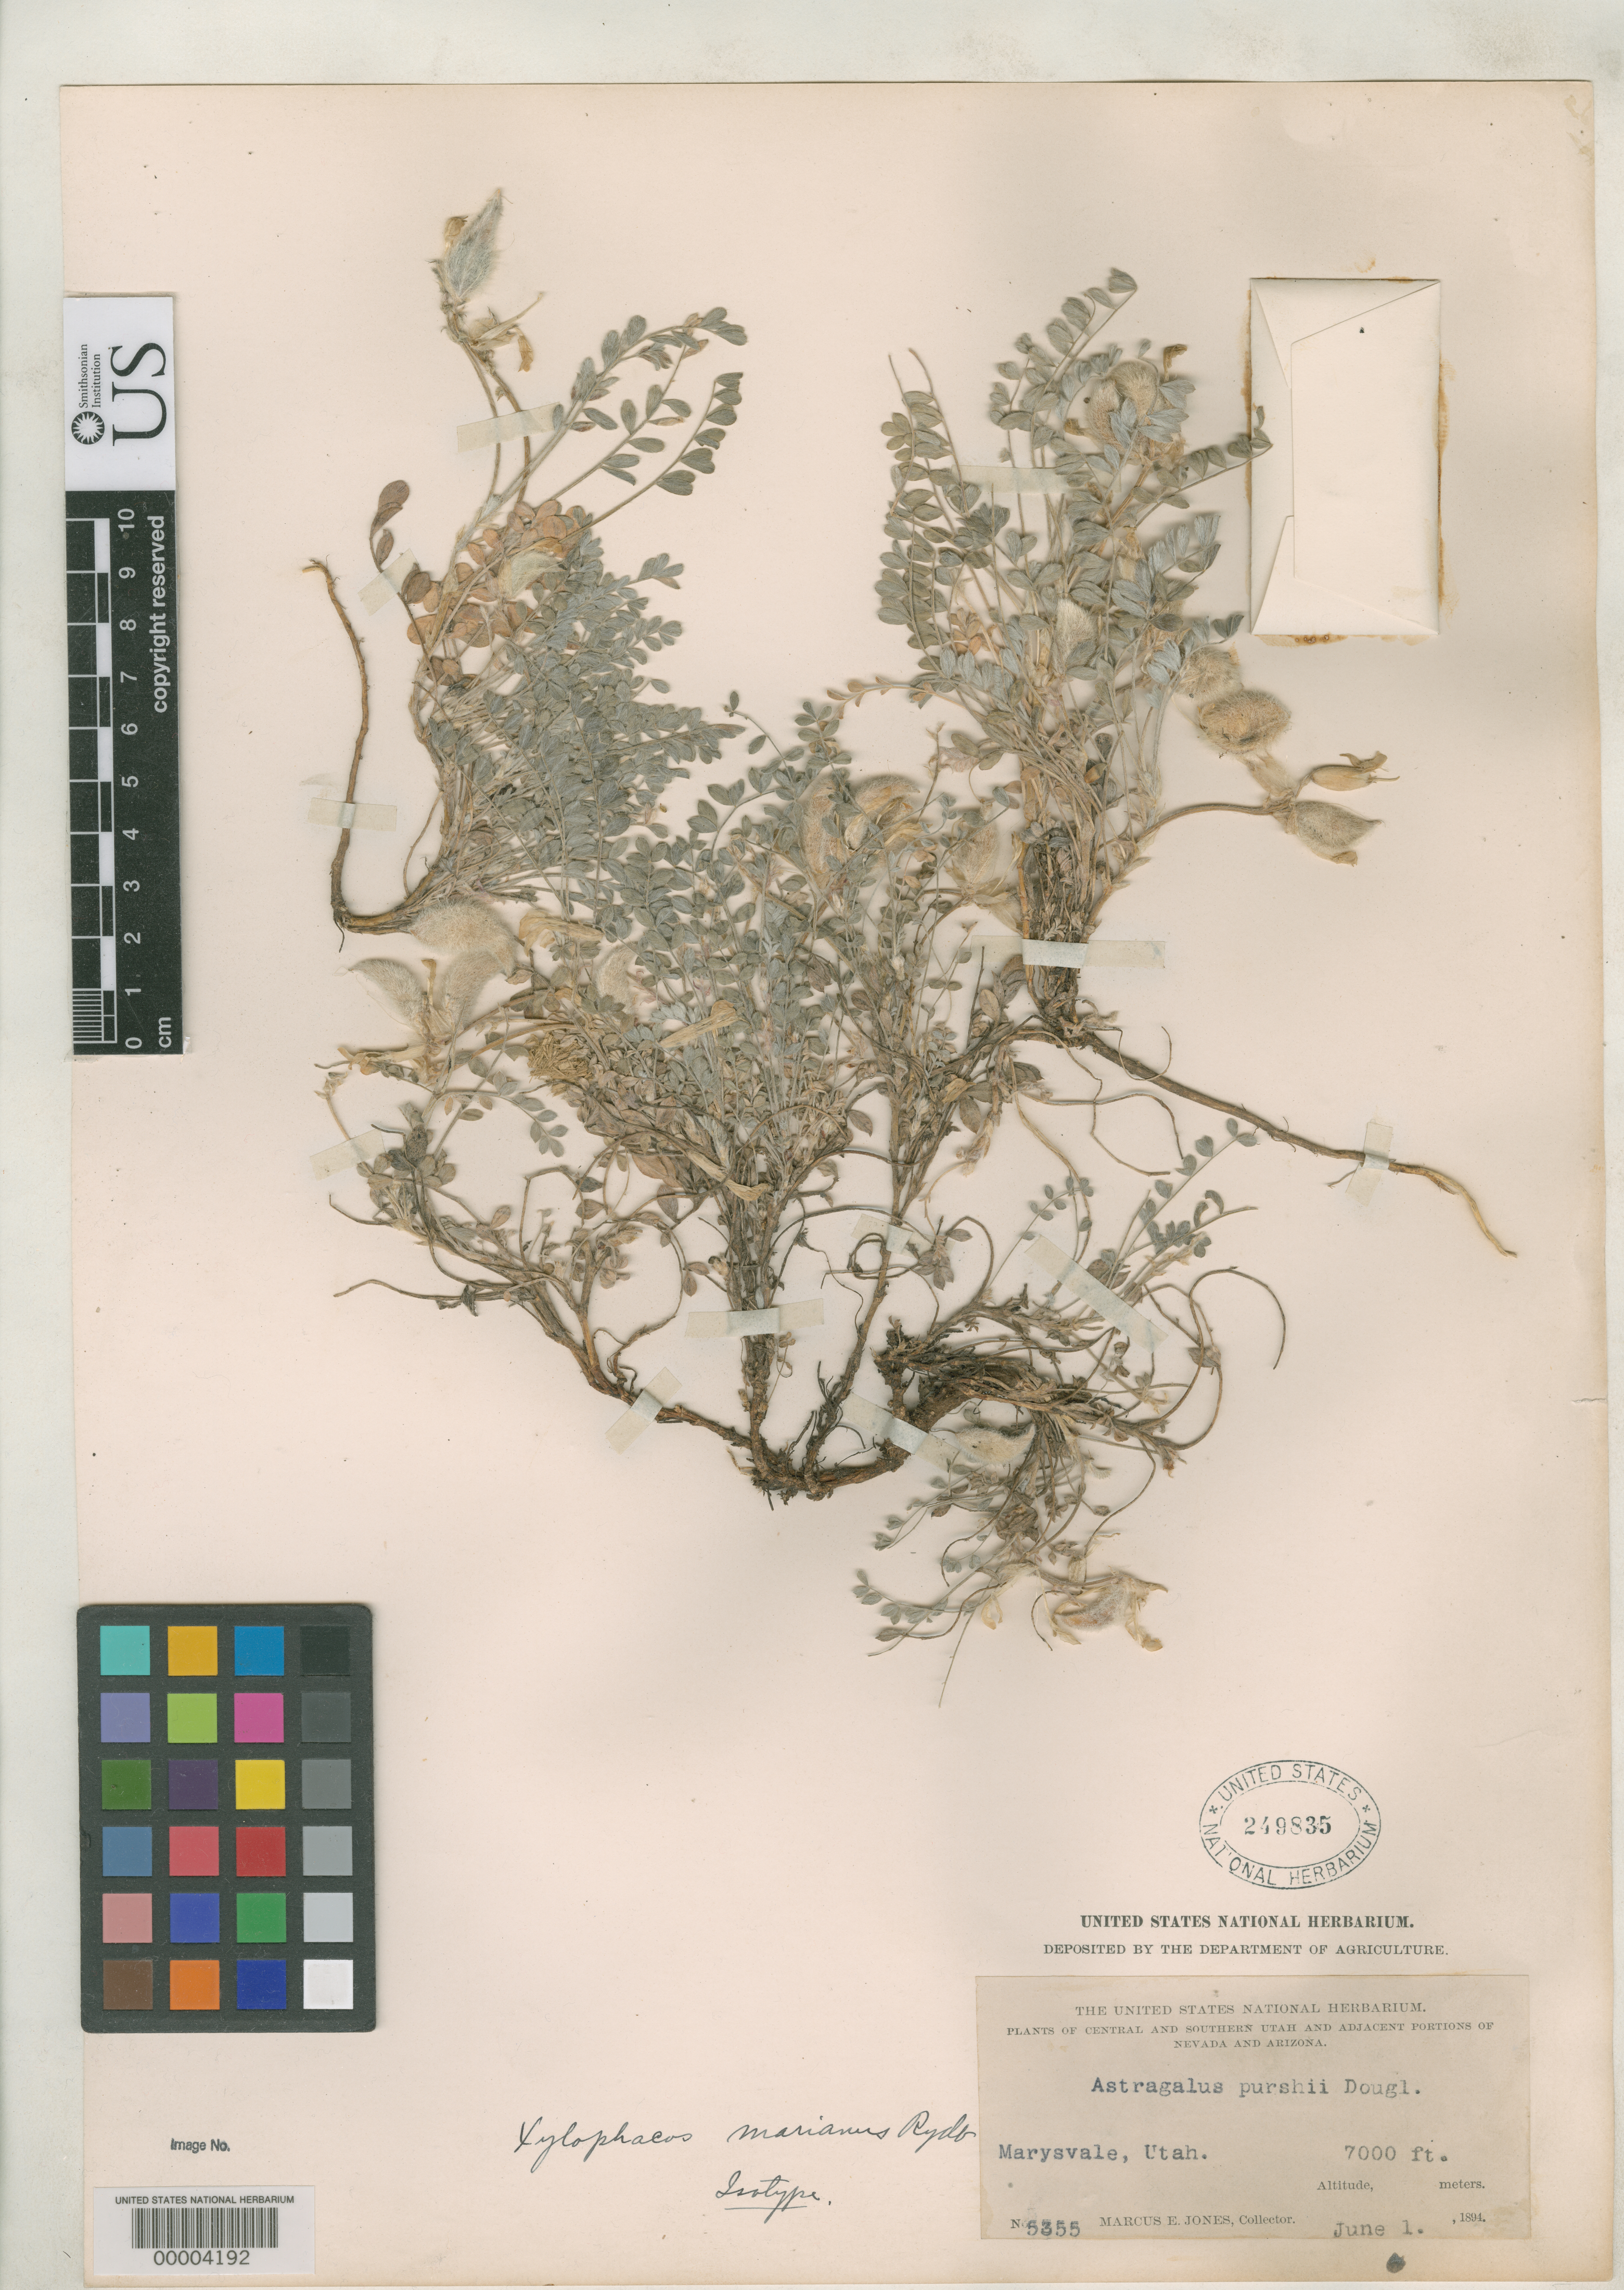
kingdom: Plantae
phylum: Tracheophyta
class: Magnoliopsida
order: Fabales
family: Fabaceae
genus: Xylophacos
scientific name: Xylophacos marianus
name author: Rydb.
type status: Isotype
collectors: M. E. Jones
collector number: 5355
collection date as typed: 01 Jun 1894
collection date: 1894-06-01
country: United States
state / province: Utah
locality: Marysvale.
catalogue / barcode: US 249835